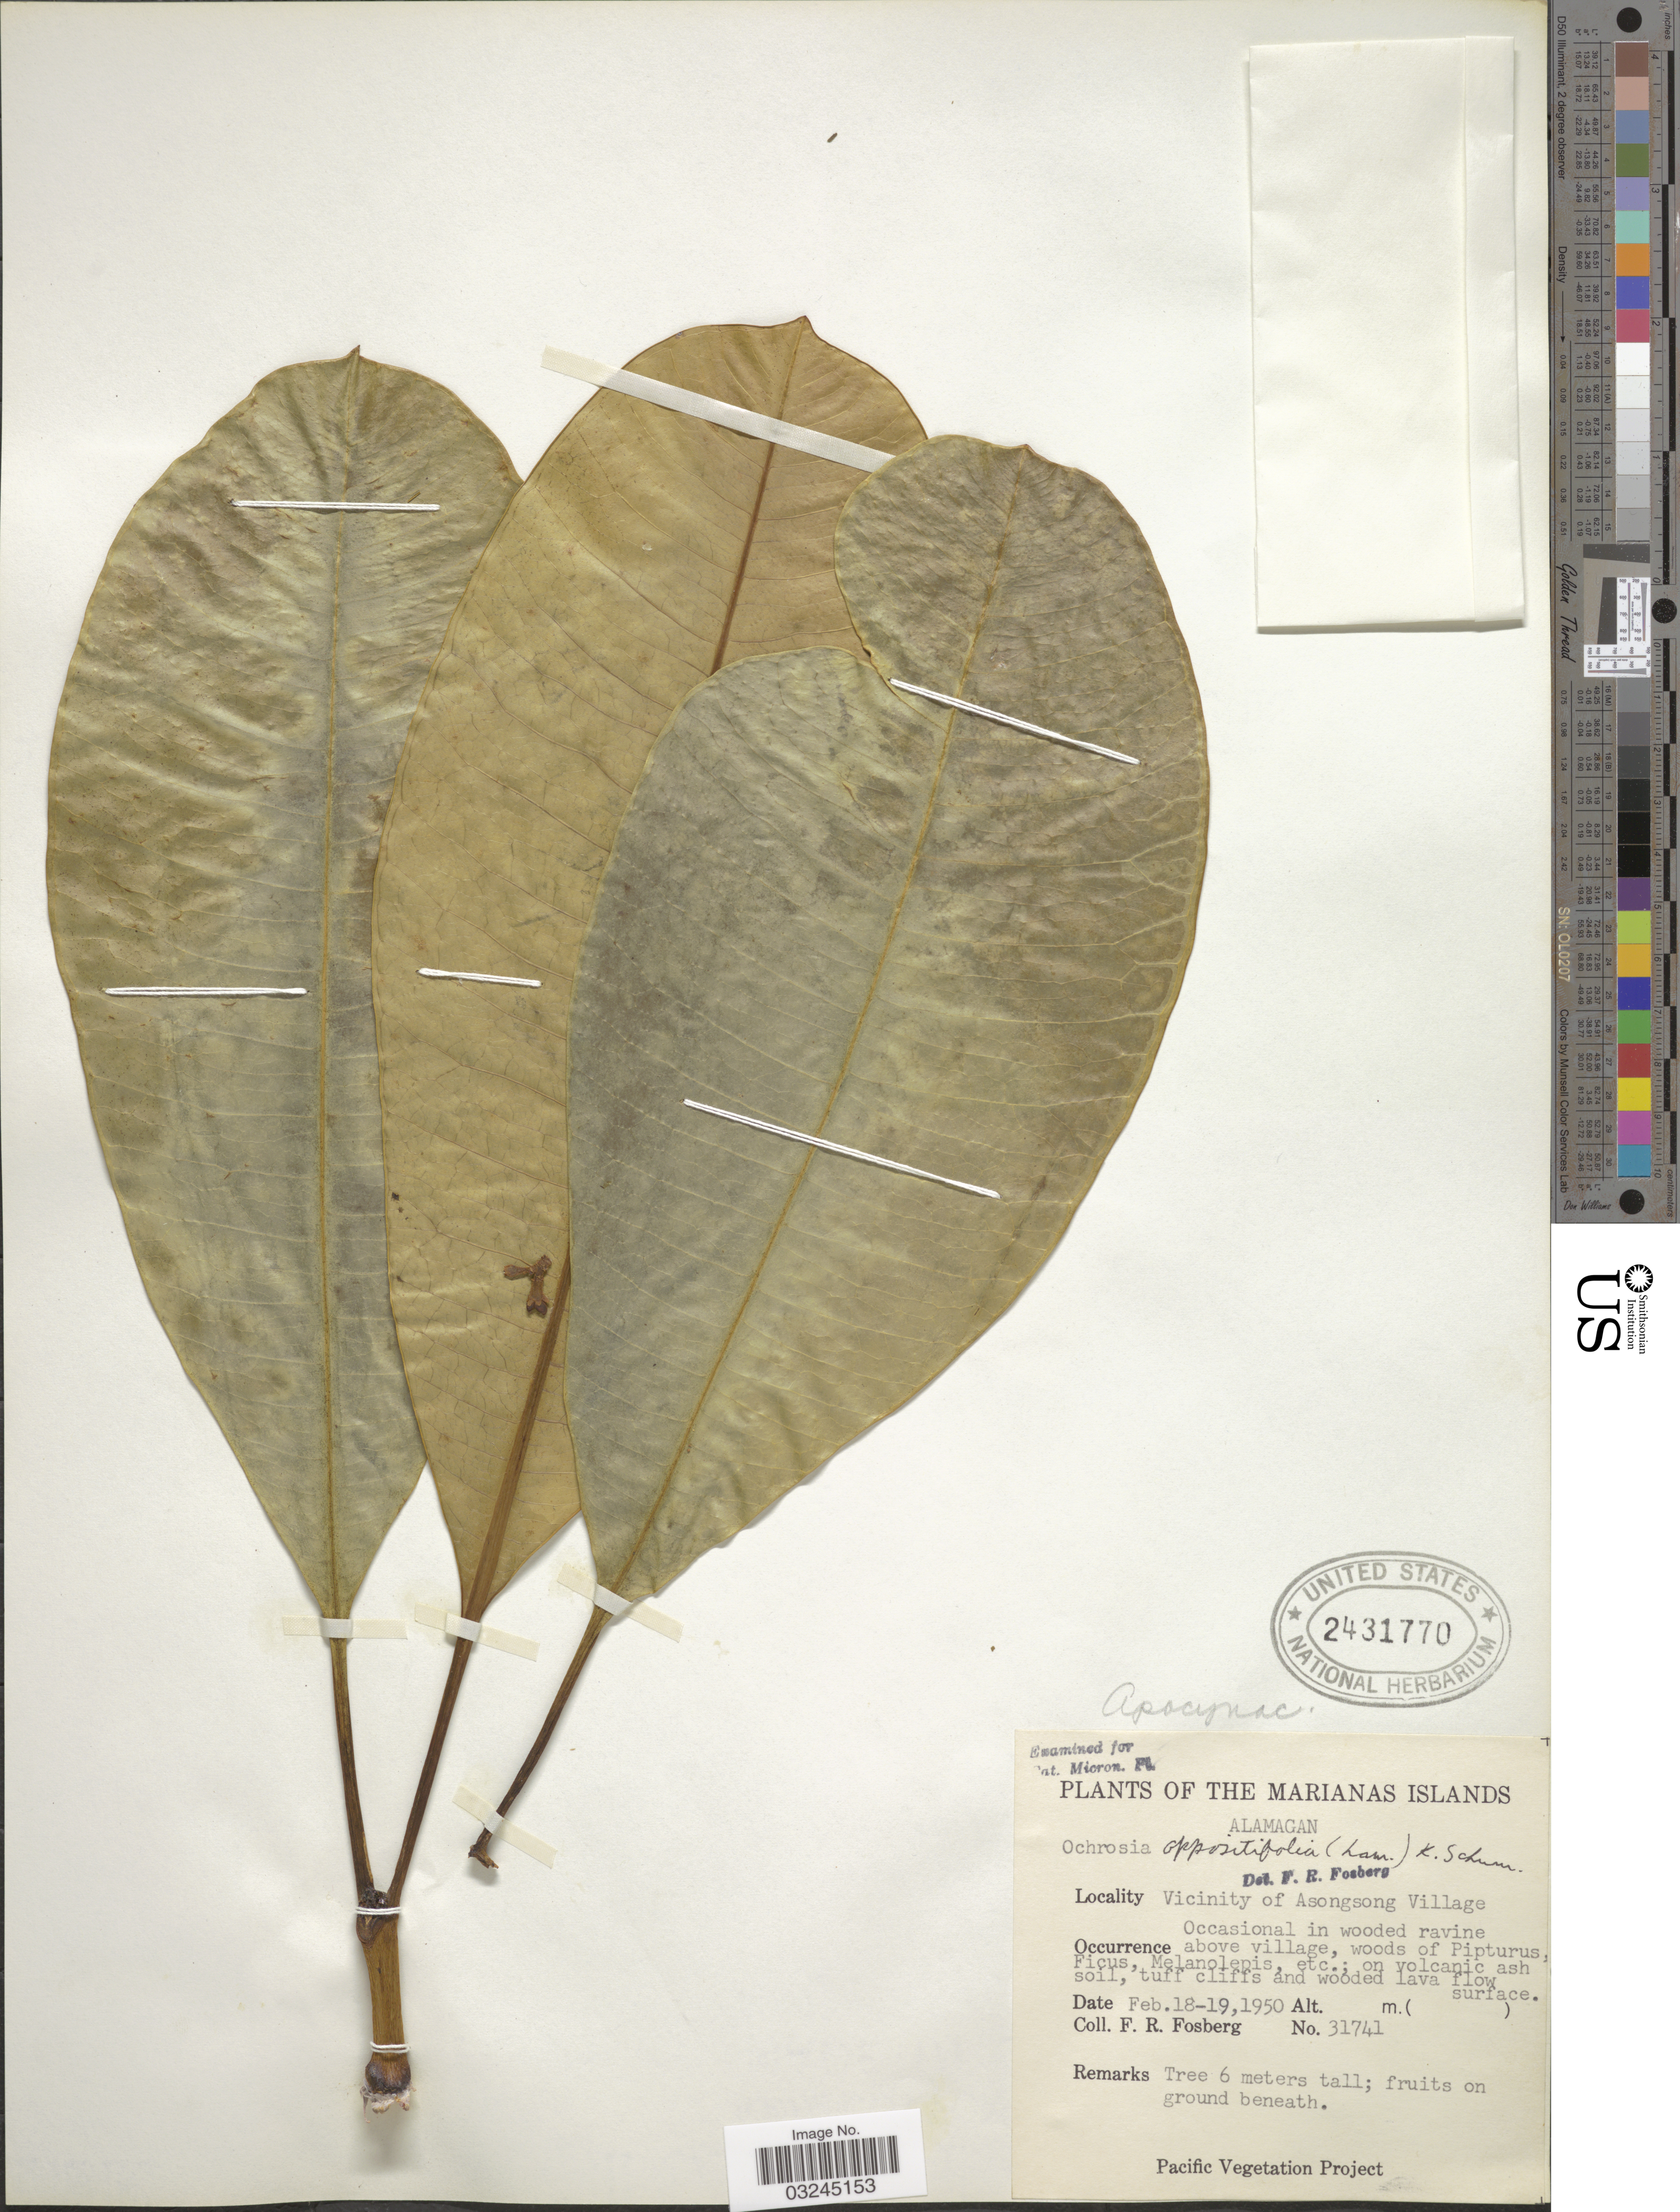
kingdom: Plantae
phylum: Tracheophyta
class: Magnoliopsida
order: Gentianales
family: Apocynaceae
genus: Ochrosia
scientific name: Ochrosia oppositifolia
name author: (Lam.) K. Schum.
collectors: F. R. Fosberg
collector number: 31741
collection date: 1950-02-18/1950-02-19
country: Northern Mariana Islands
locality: The Marianas Islands. Alamagan. Vicinity of Asongsong Village.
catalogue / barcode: US 2431770